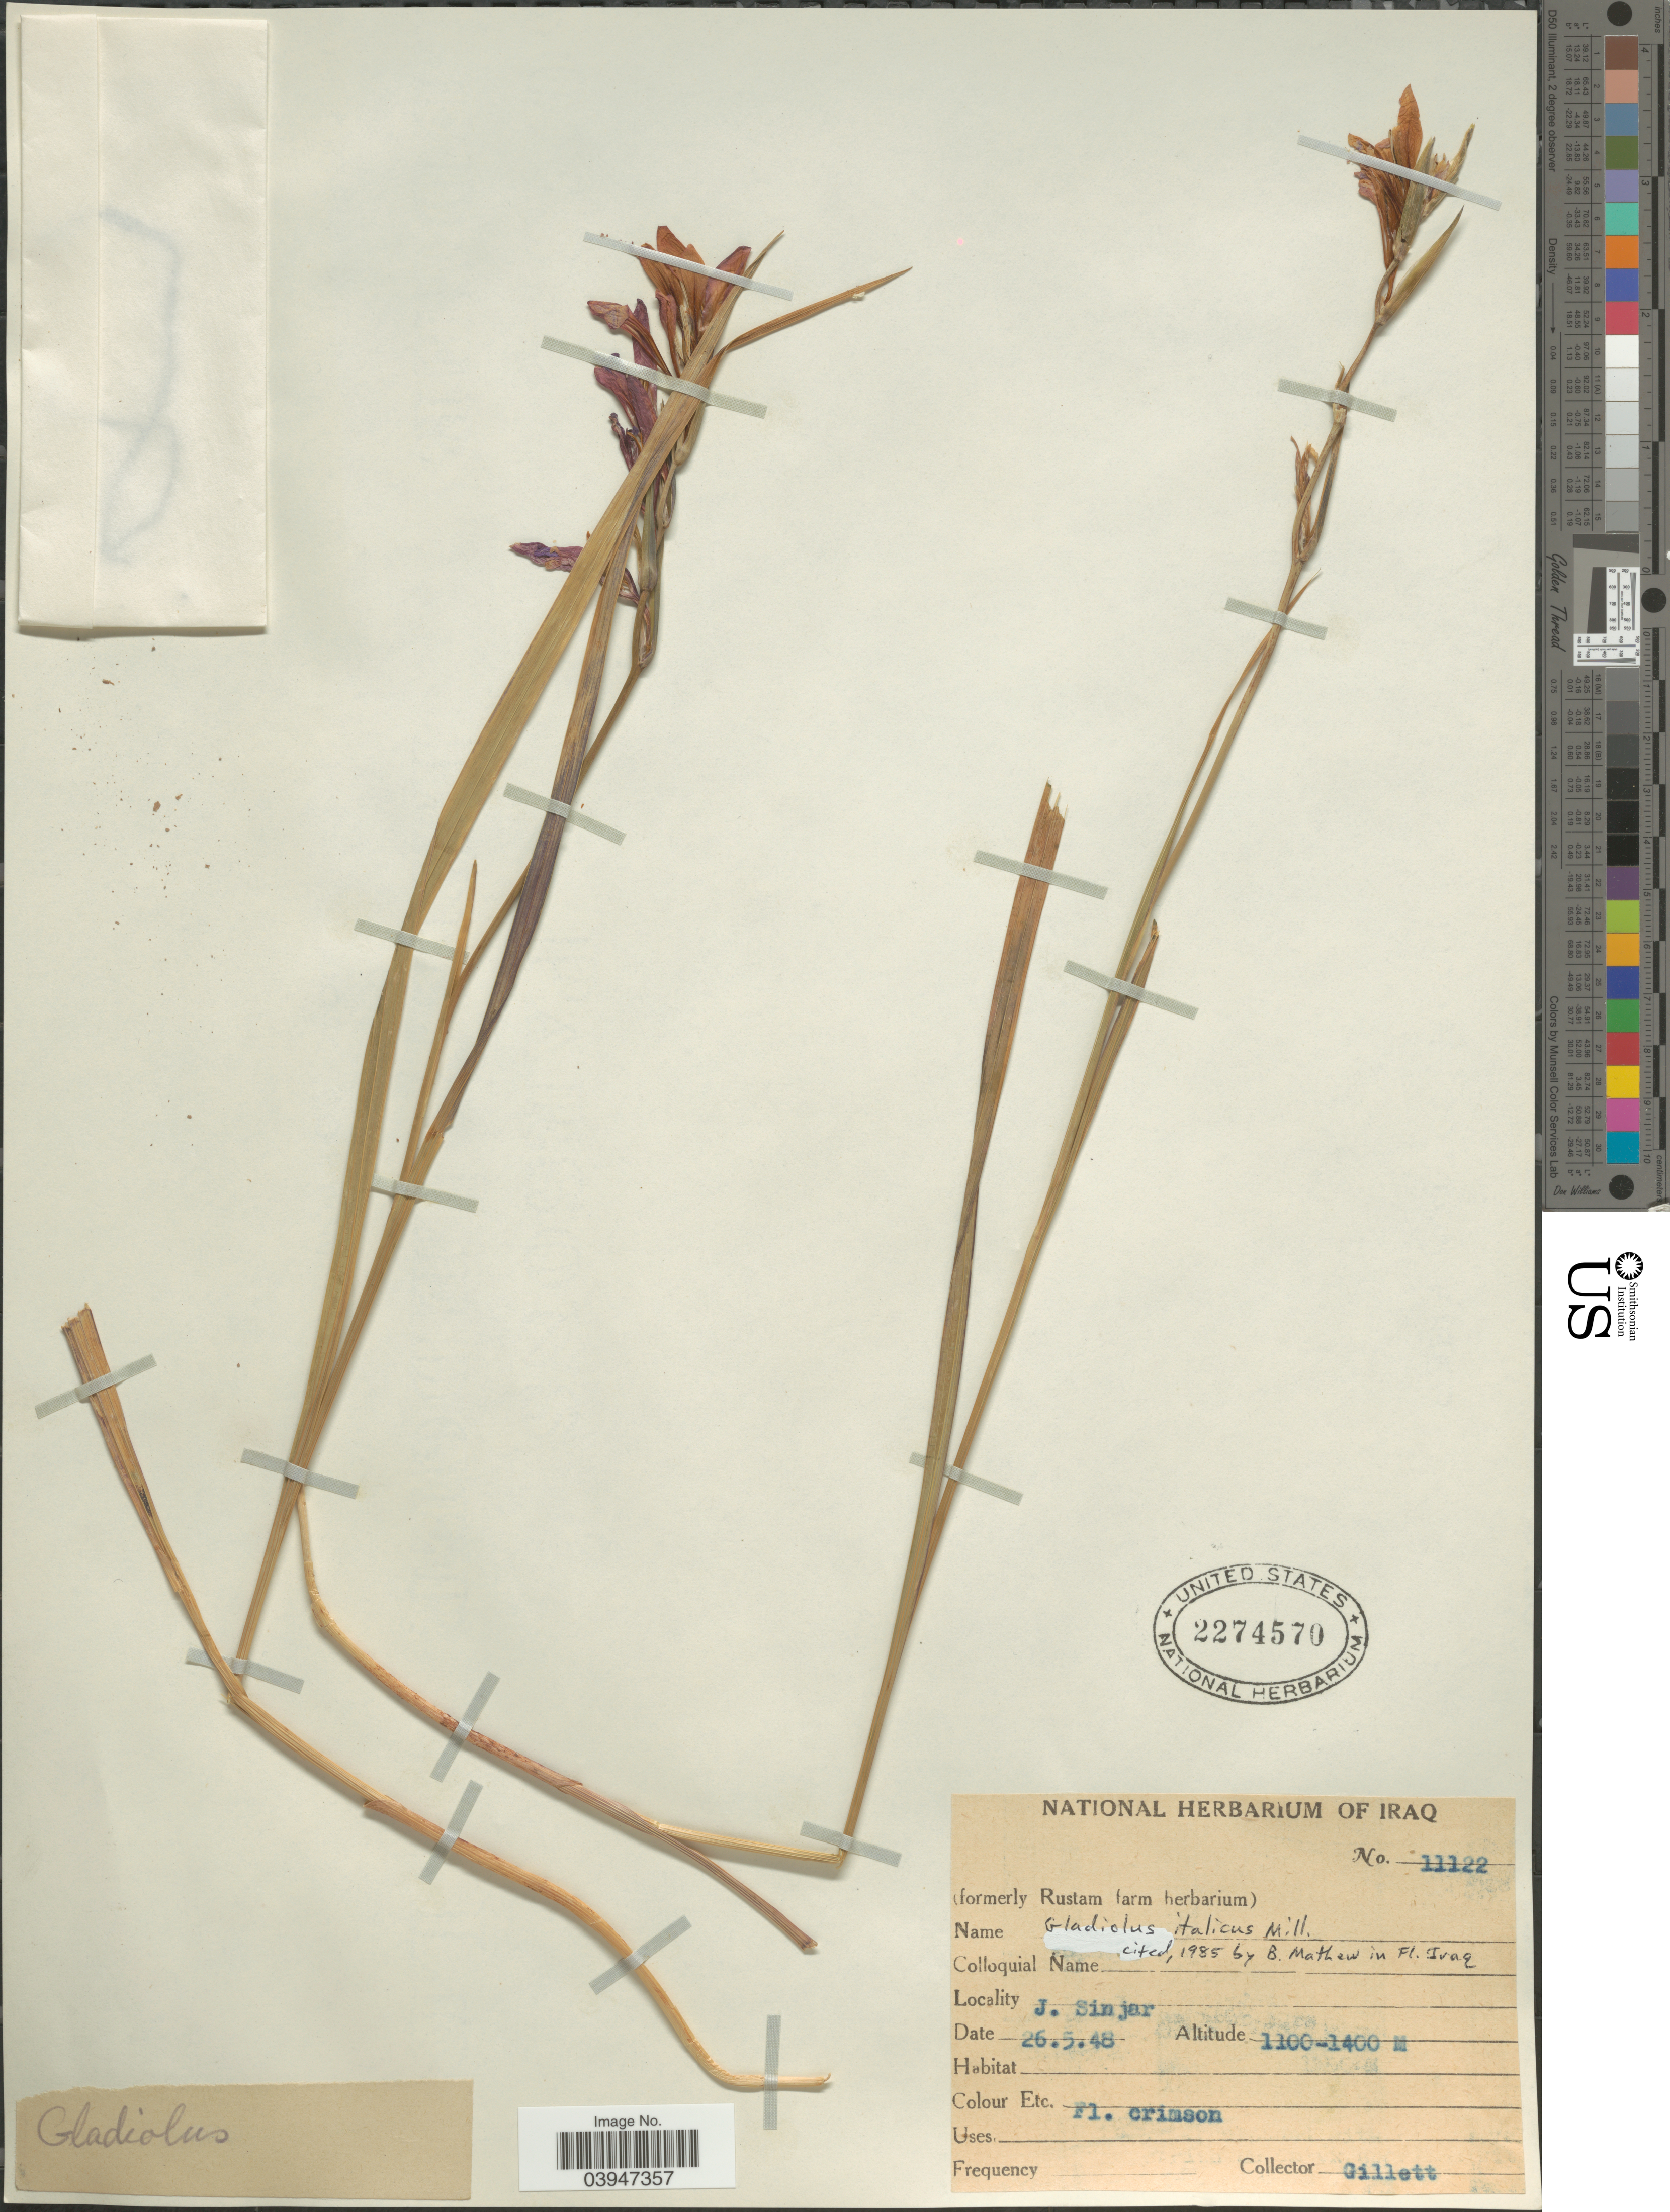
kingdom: Plantae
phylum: Tracheophyta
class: Liliopsida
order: Asparagales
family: Iridaceae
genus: Gladiolus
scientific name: Gladiolus italicus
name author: Mill.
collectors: Gillett, --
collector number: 11122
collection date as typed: Transcribed d/m/y: 26/5/48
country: Iraq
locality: J. Sinjar.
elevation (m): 1100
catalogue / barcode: US 2274570